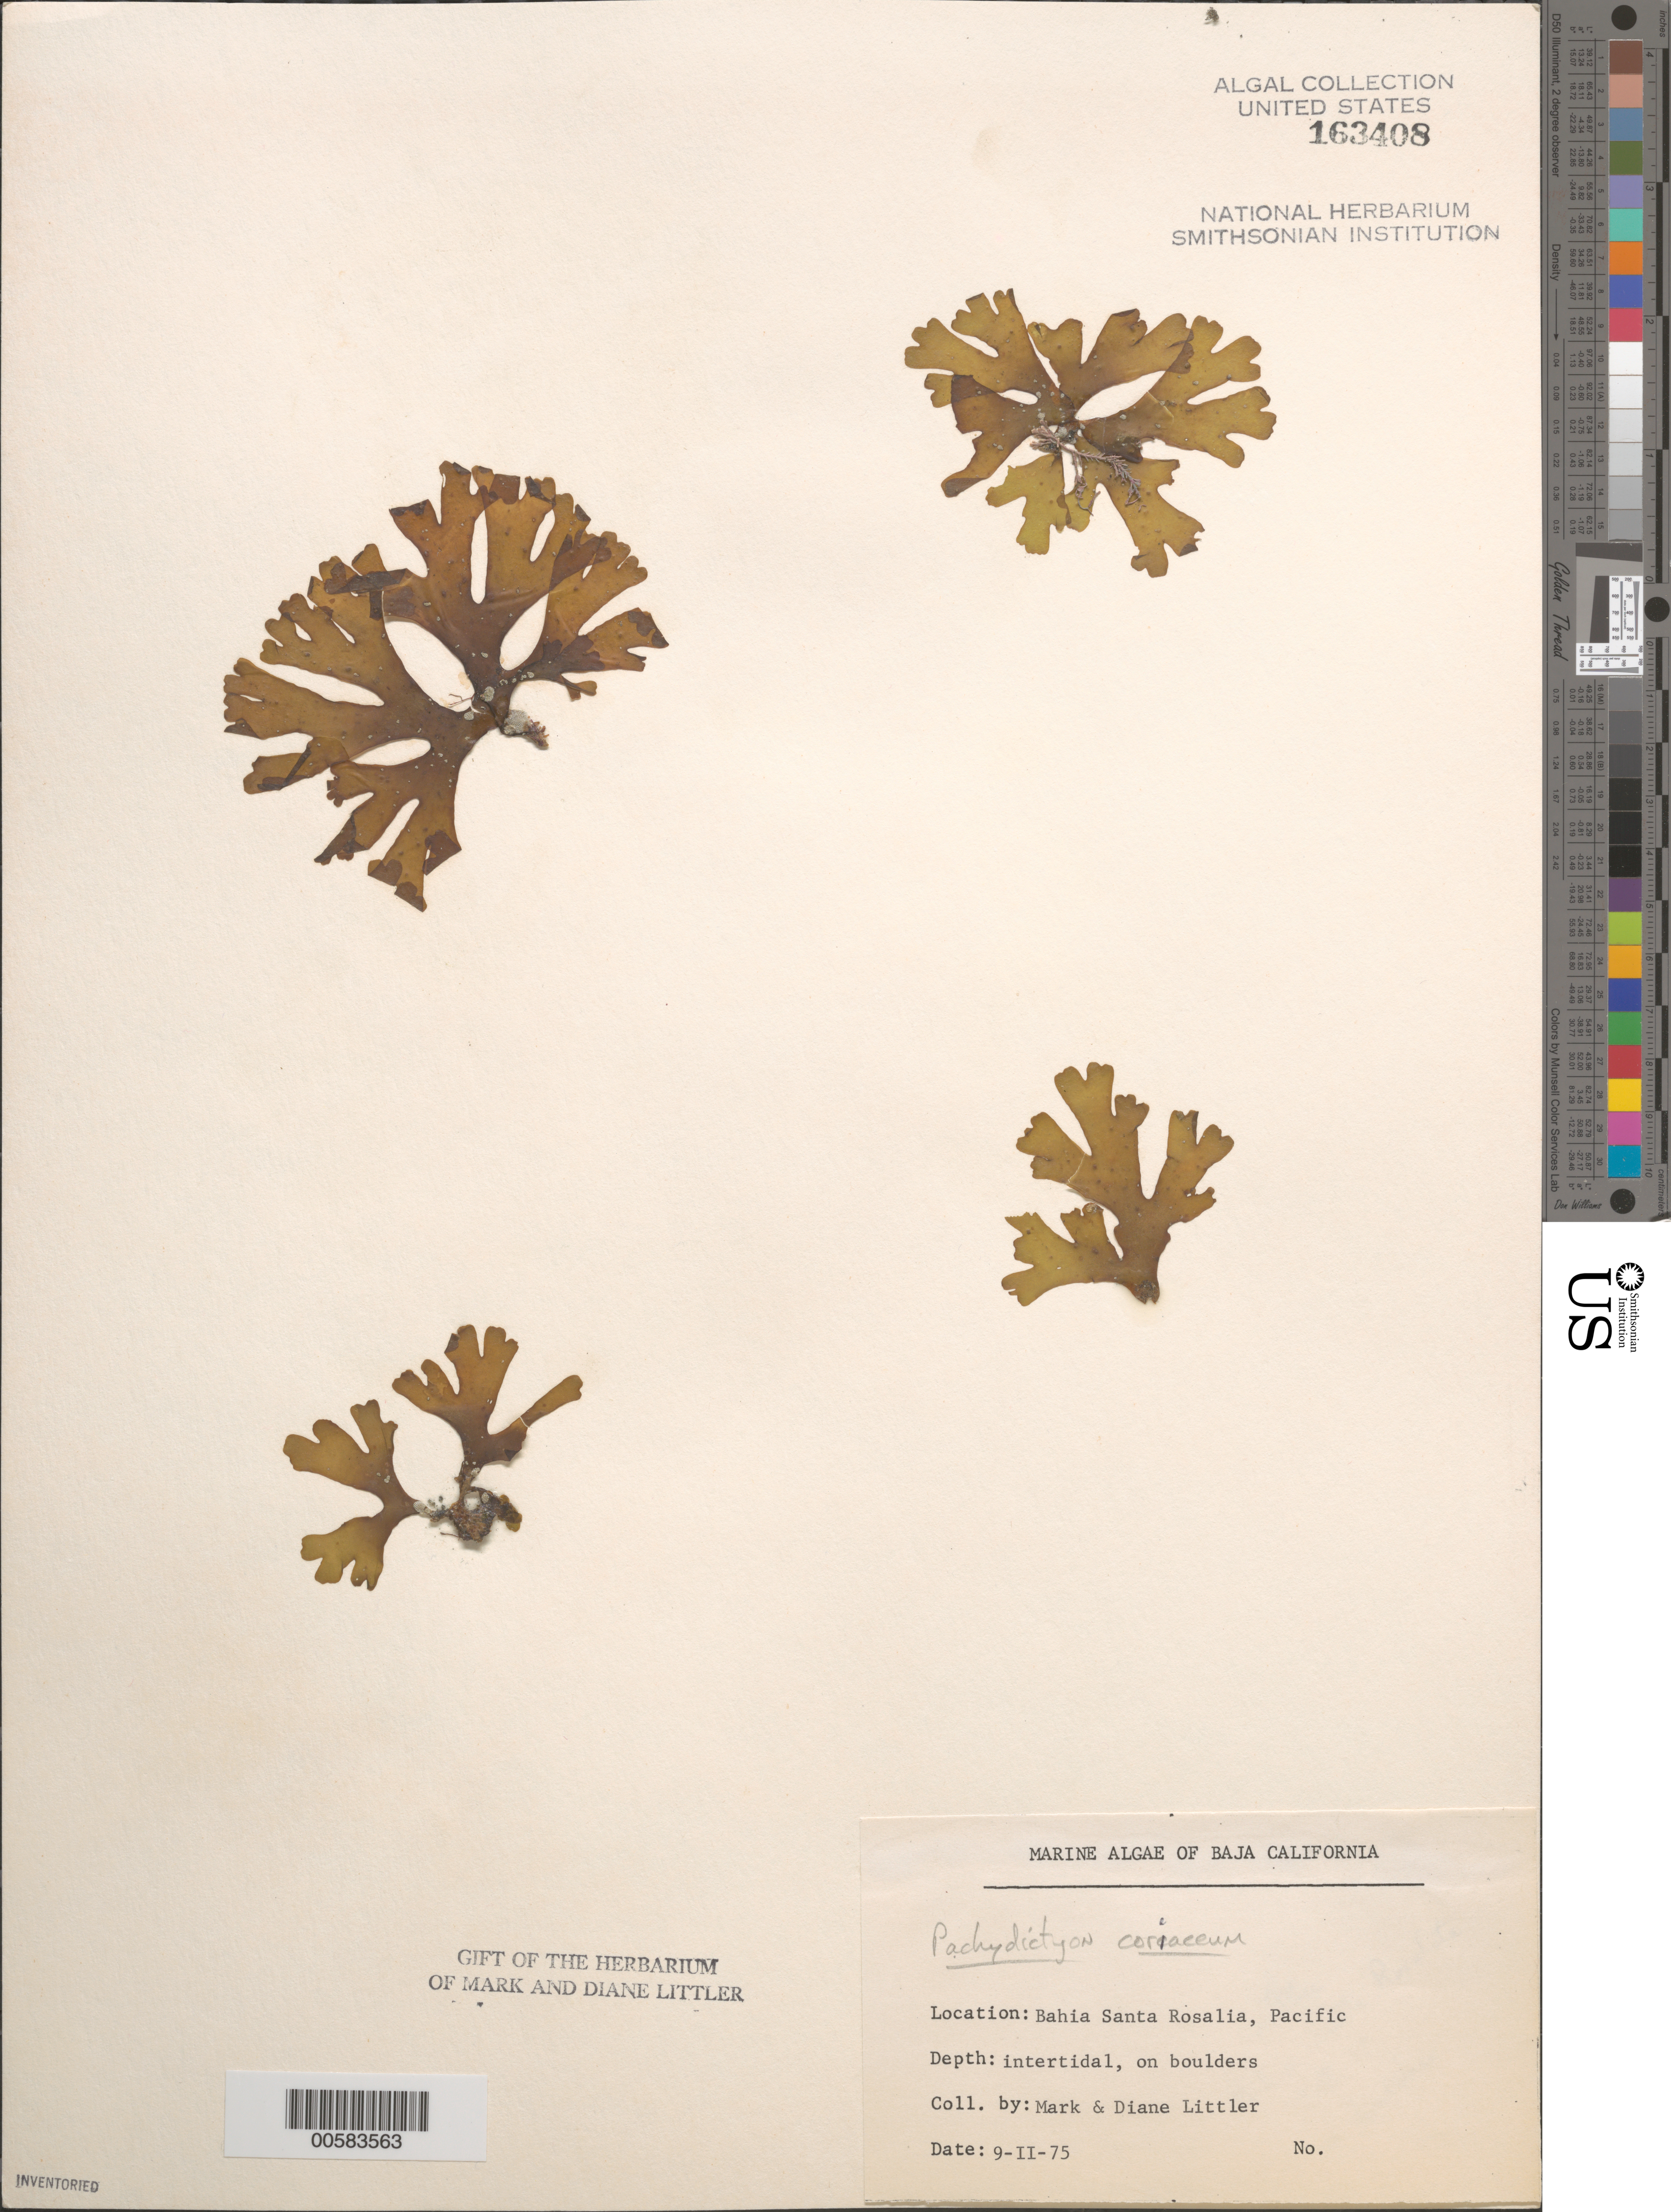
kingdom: Chromista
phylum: Ochrophyta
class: Phaeophyceae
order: Dictyotales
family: Dictyotaceae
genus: Pachydictyon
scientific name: Pachydictyon coriaceum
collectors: M. M. Littler & D. S. Littler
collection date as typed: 09 Feb 1975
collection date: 1975-02-09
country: Mexico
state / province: Baja California Sur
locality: Bahia Santa Rosalia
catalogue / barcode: US 163408